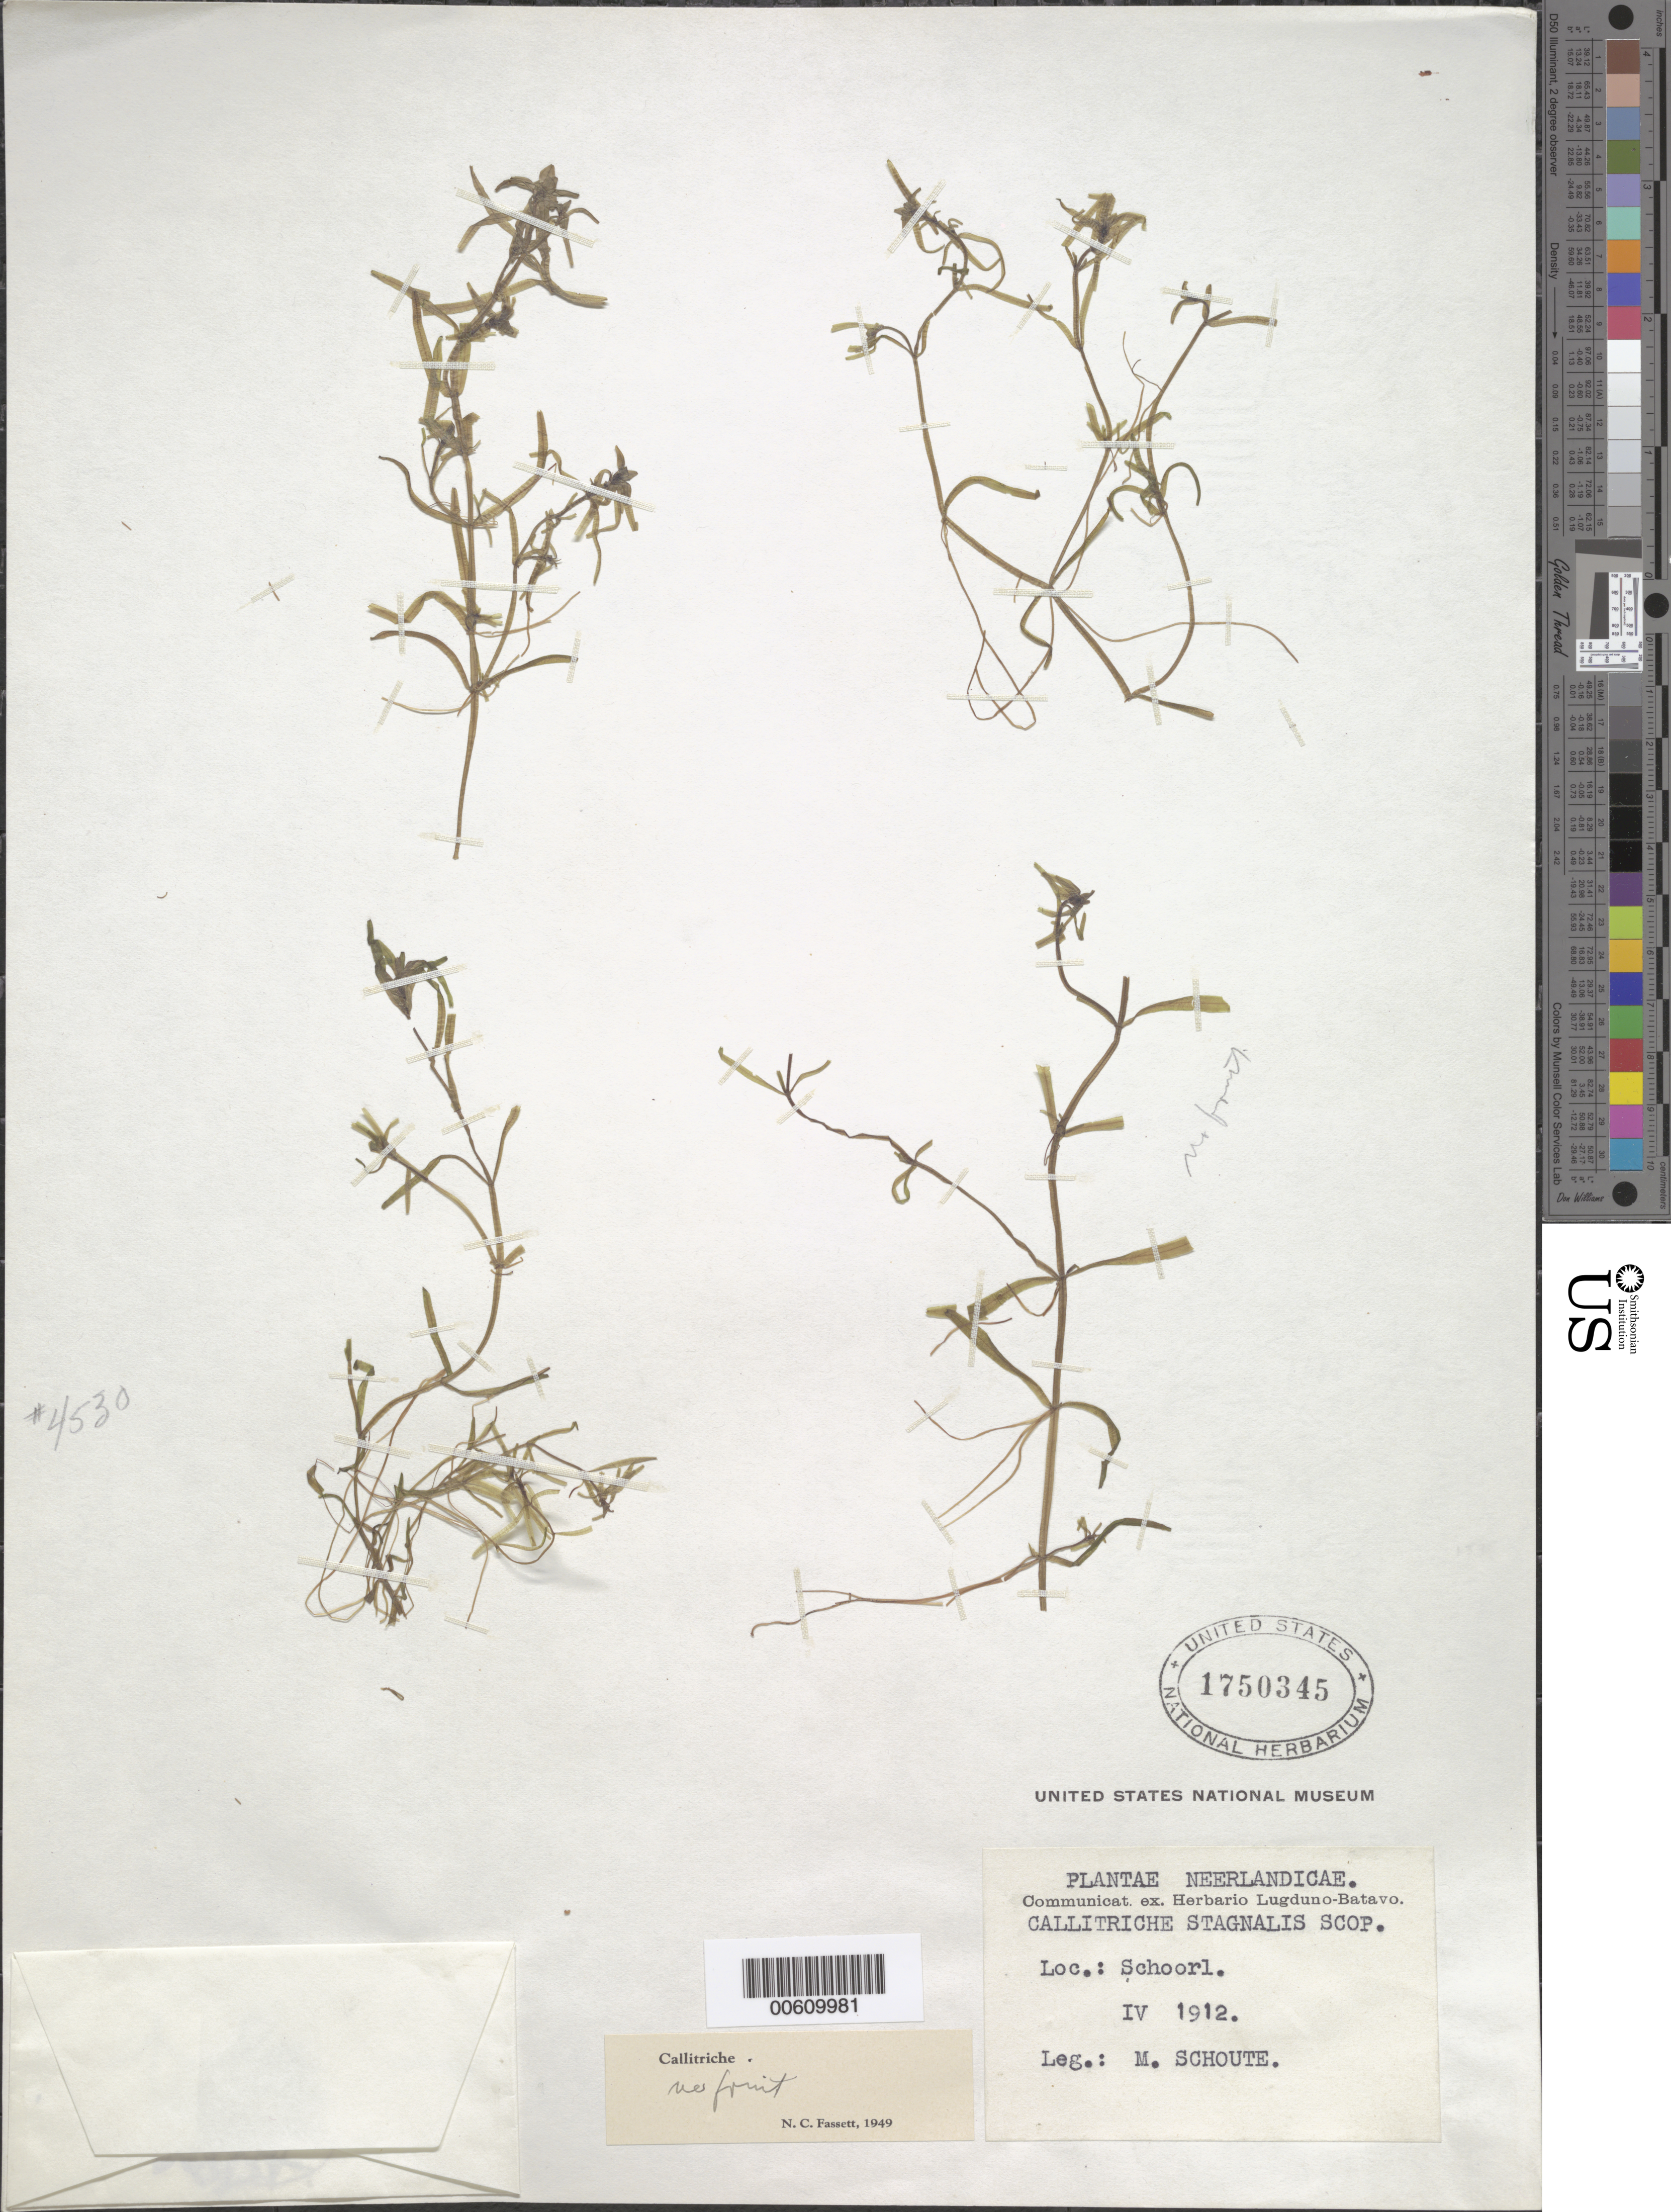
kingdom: Plantae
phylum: Tracheophyta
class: Magnoliopsida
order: Lamiales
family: Plantaginaceae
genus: Callitriche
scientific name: Callitriche stagnalis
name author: Scop.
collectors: M. Schoute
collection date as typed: Apr 1912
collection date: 1912-04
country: Netherlands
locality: Schoorl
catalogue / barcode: US 1750345